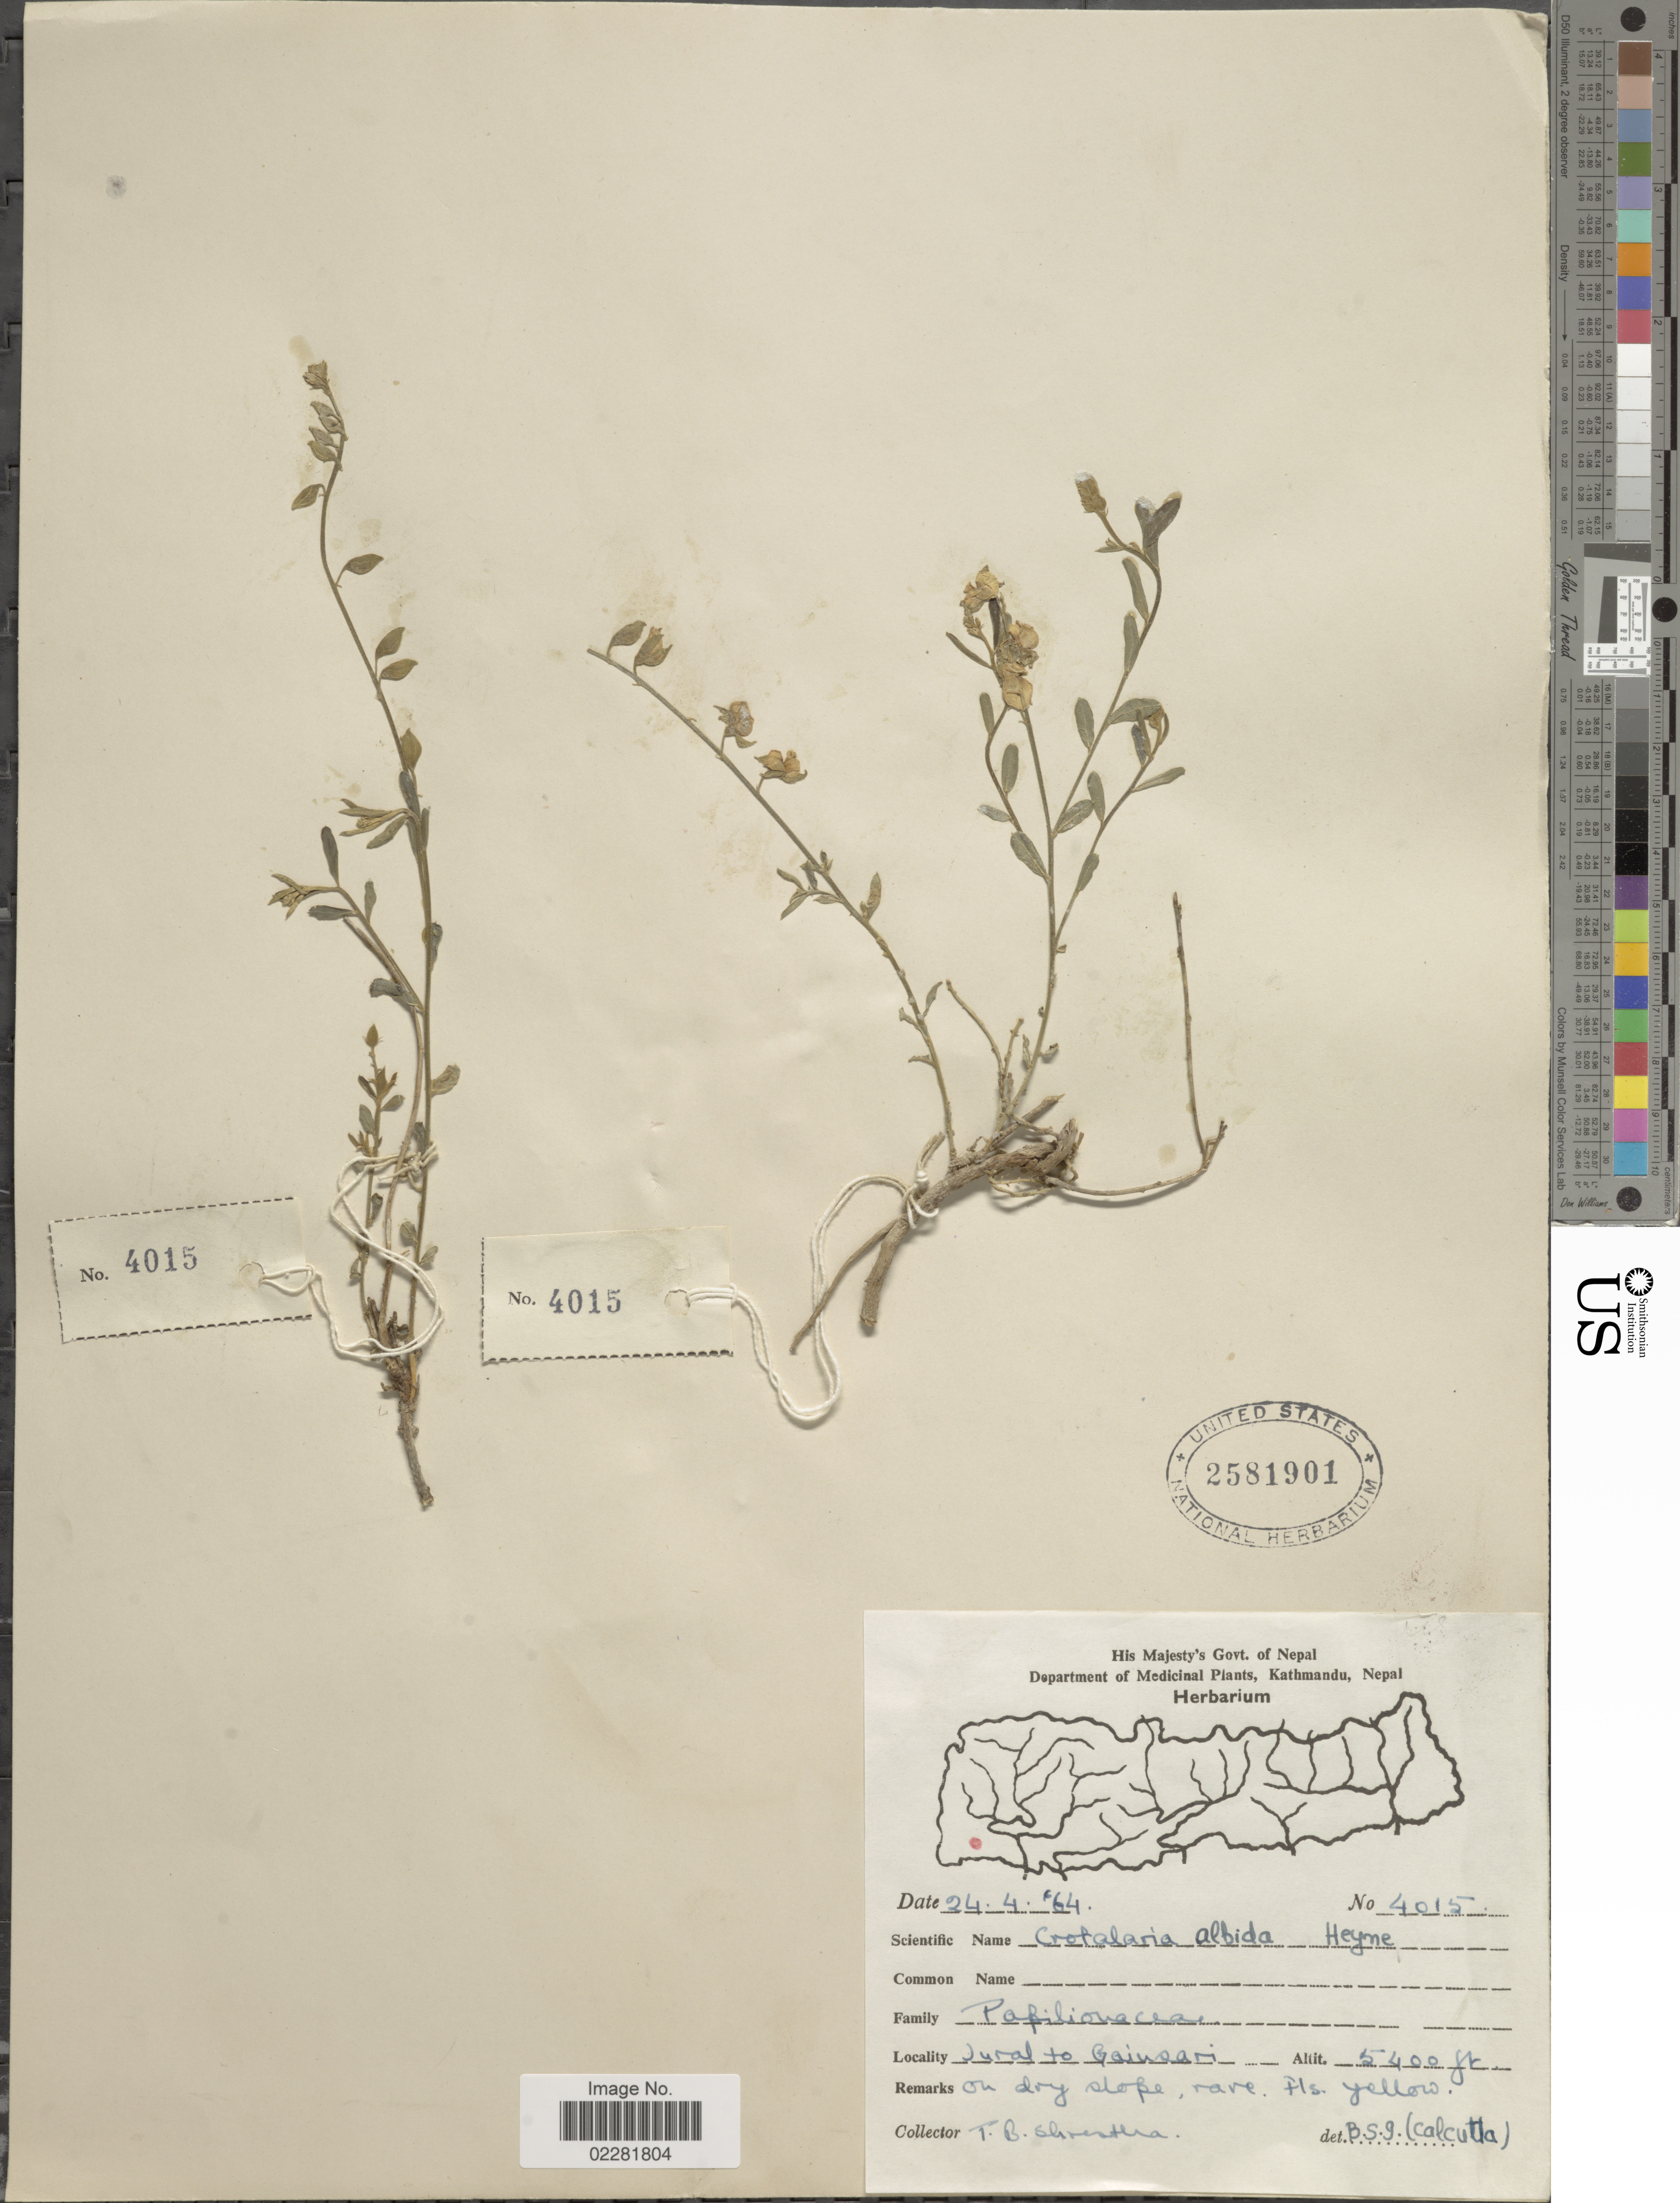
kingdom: Plantae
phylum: Tracheophyta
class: Magnoliopsida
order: Fabales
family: Fabaceae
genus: Crotalaria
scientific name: Crotalaria albida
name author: B. Heyne ex Roth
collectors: T. B. Shrestha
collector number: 4015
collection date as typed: Transcribed d/m/y: 24/4/64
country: Nepal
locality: Jural [interpreted] to Gainsari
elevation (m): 1646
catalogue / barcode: US 2581901